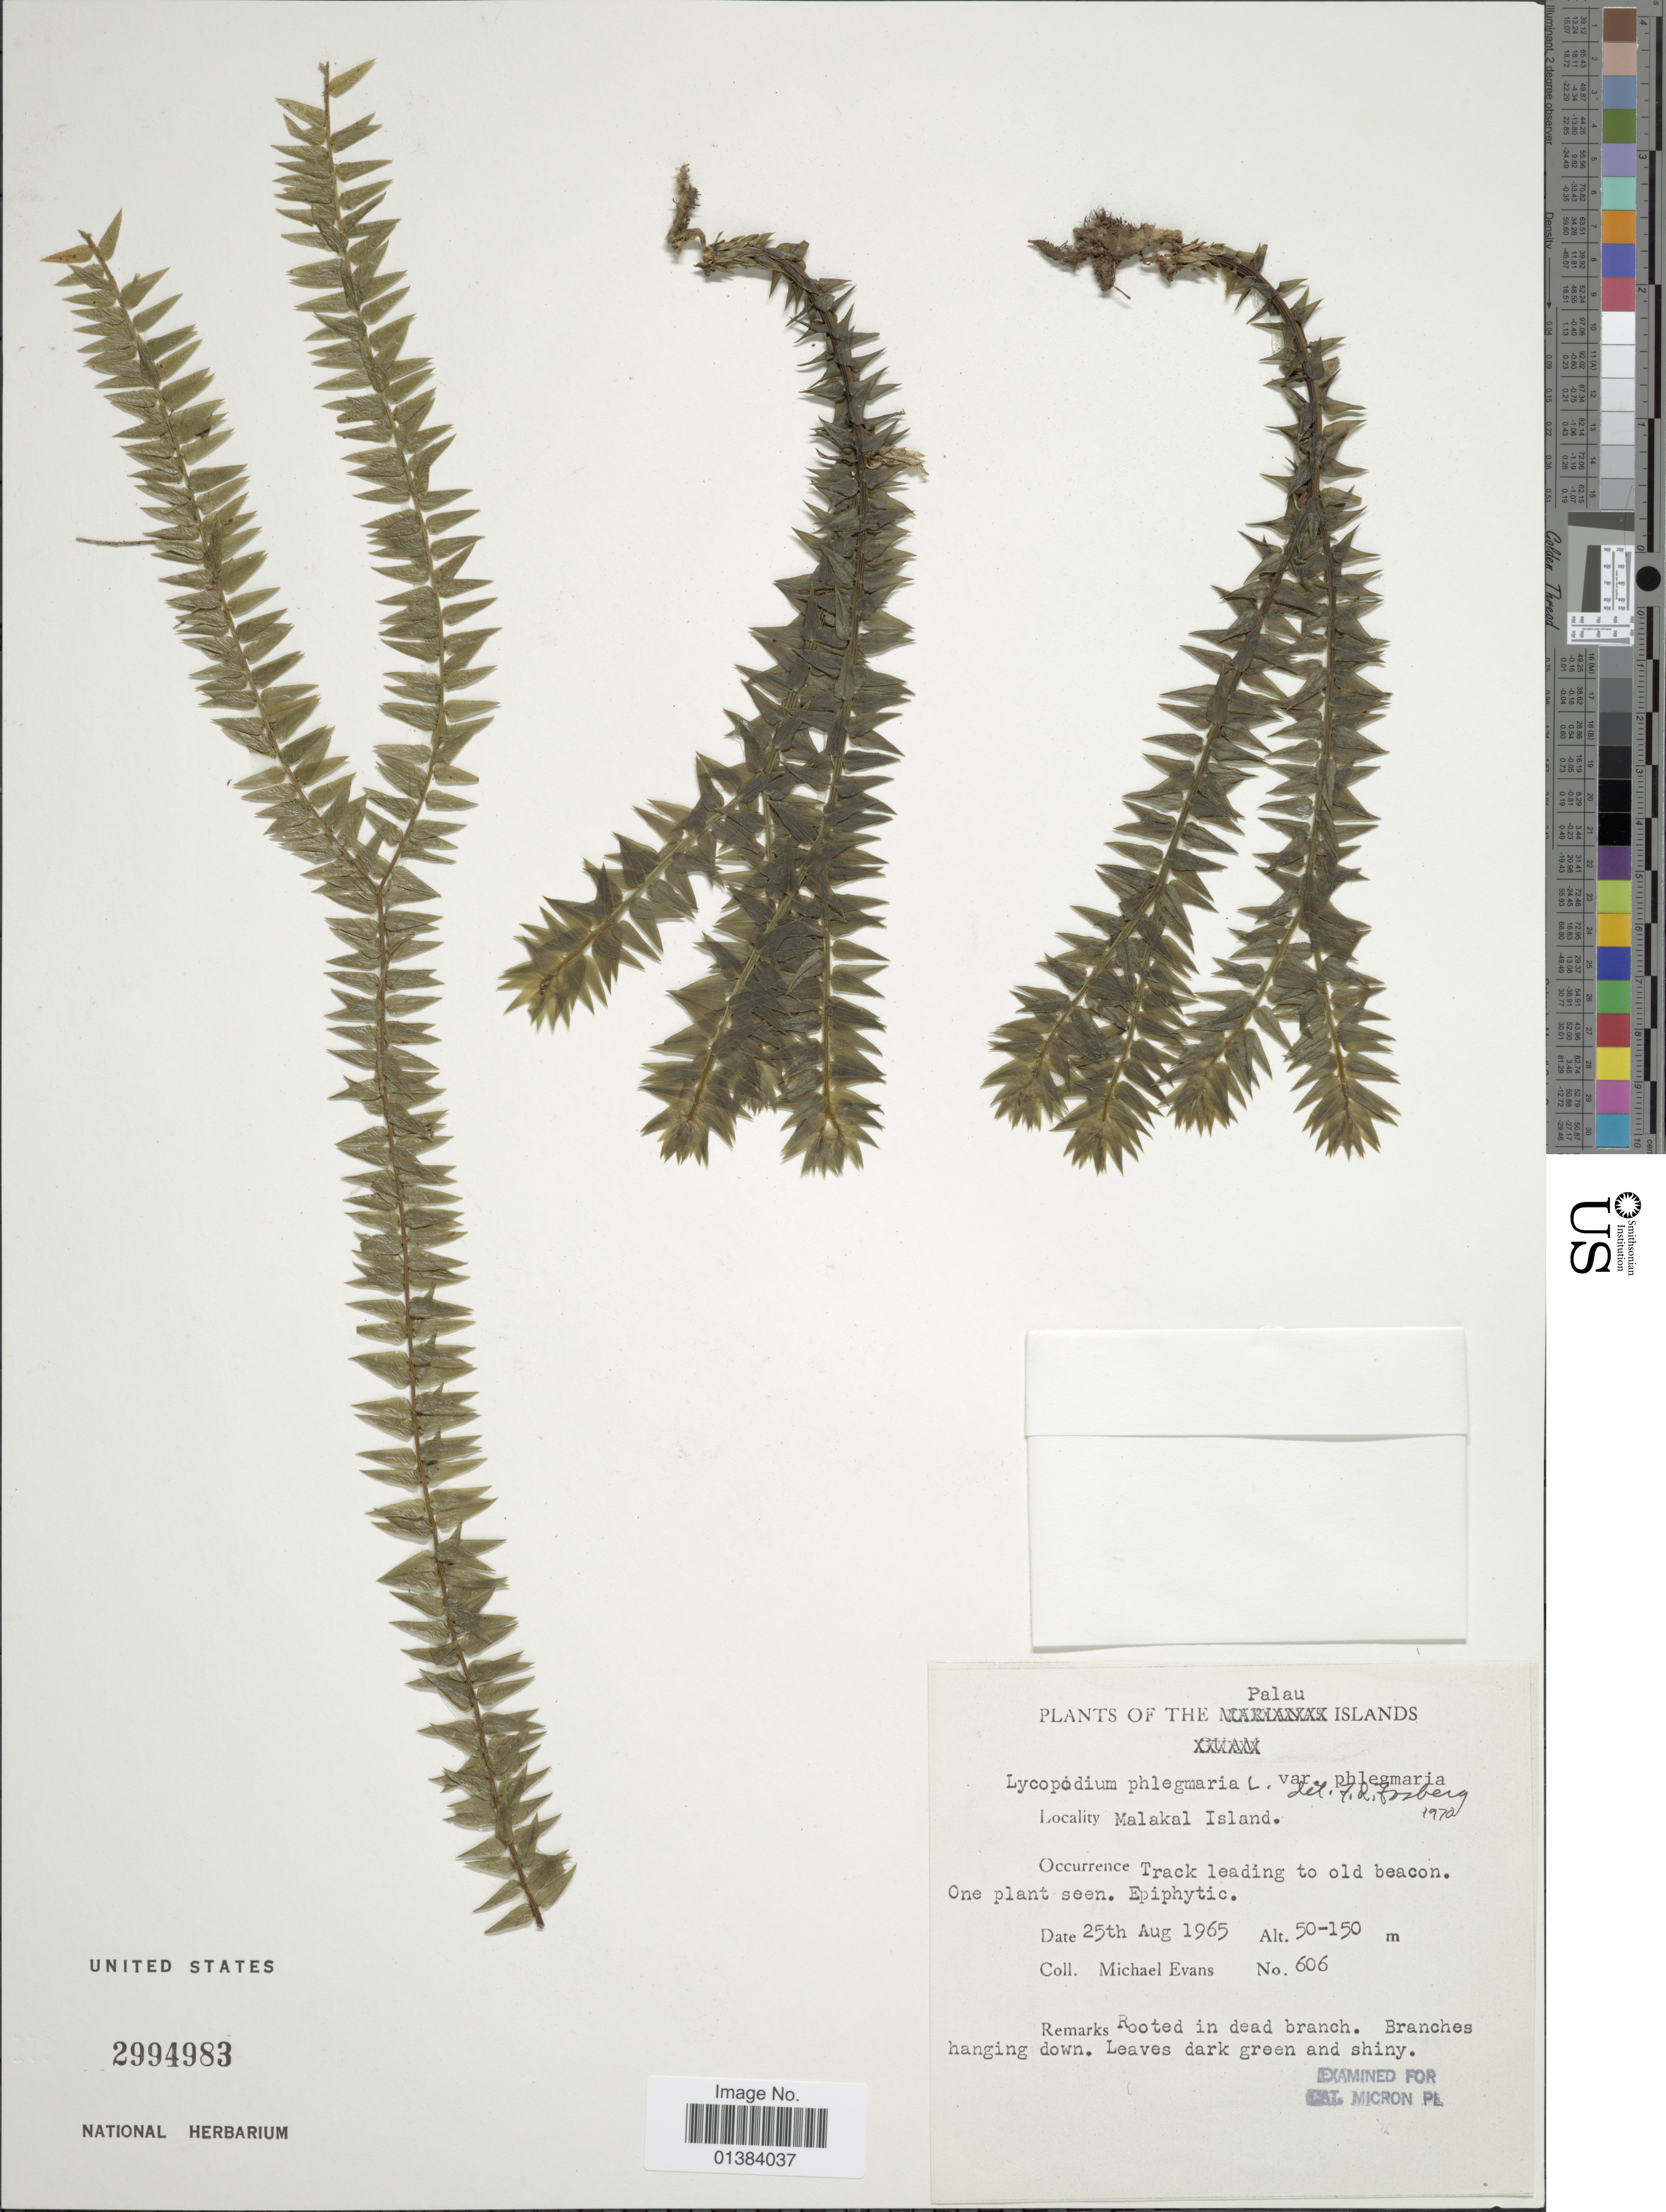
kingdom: Plantae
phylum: Tracheophyta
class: Lycopodiopsida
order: Lycopodiales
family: Lycopodiaceae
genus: Phlegmariurus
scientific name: Phlegmariurus phlegmaria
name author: (L.) Holub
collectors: M. Evans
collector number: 606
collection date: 1965-08-25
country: Palau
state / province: Koror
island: Ngemelachel [Malakal]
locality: Malakal Island.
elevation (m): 50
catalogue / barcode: US 2994983